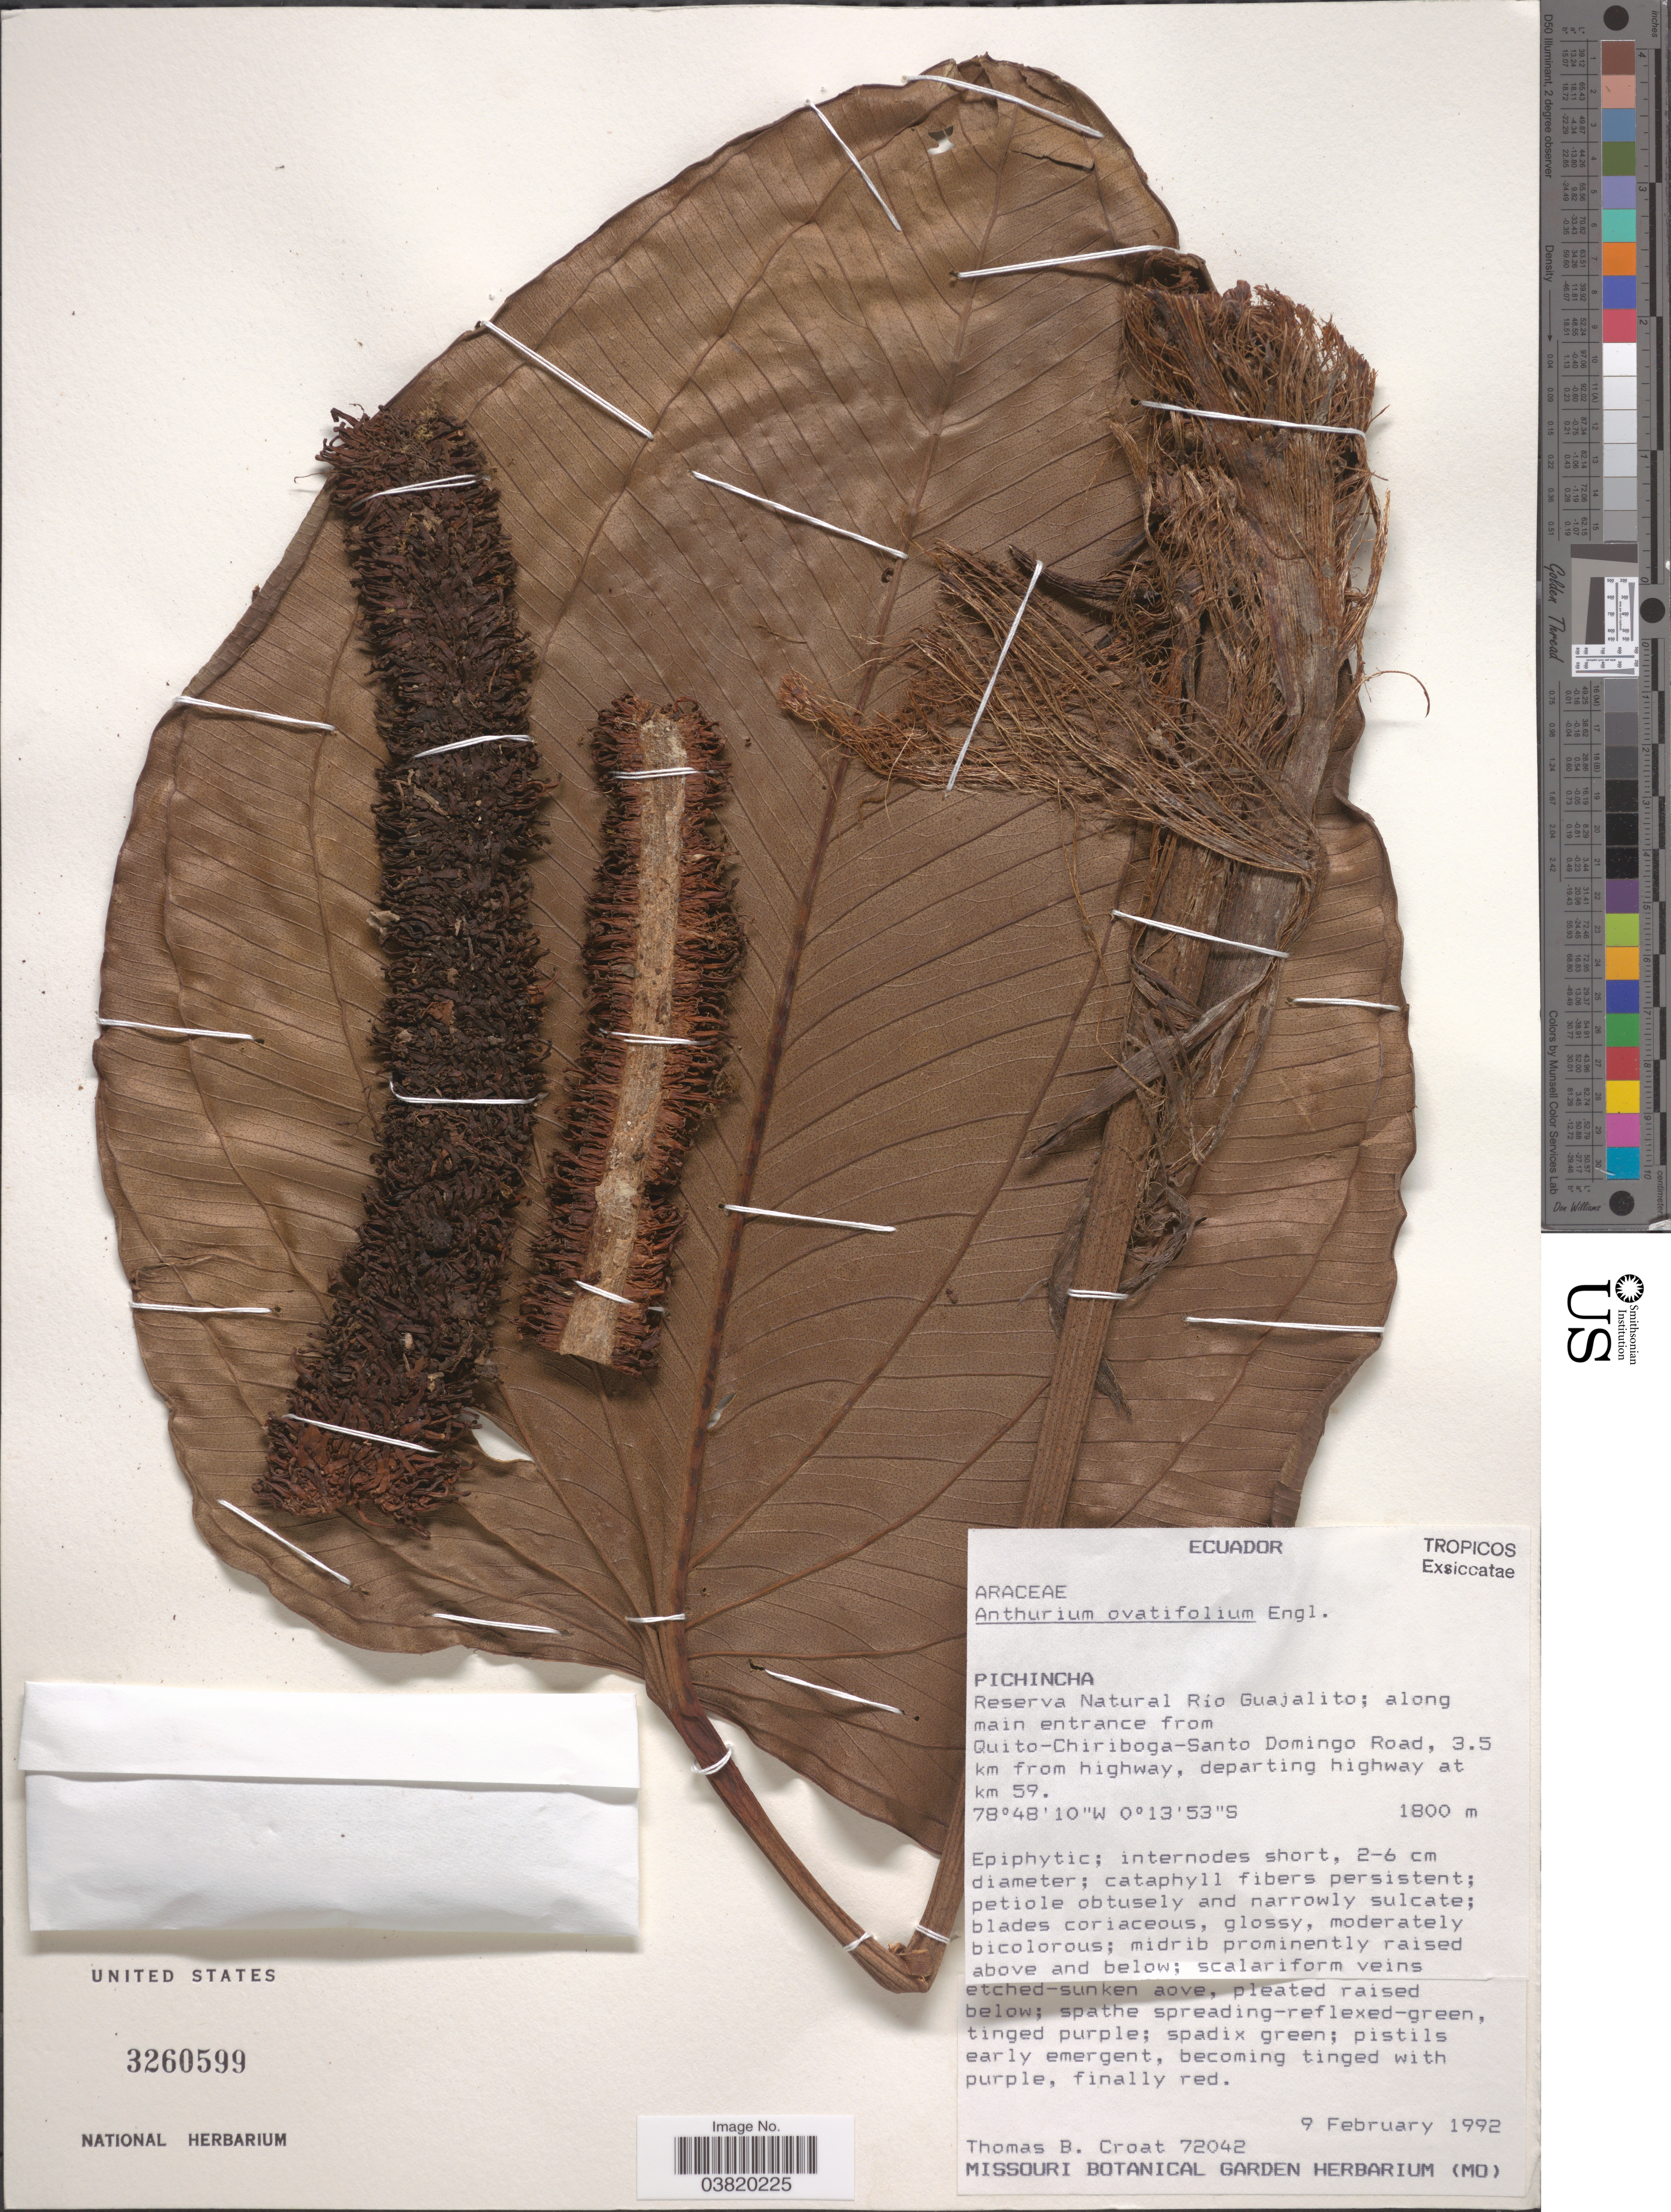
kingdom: Plantae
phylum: Tracheophyta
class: Liliopsida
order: Alismatales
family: Araceae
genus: Anthurium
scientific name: Anthurium ovatifolium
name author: Engl.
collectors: T. B. Croat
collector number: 72042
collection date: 1992-02-09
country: Ecuador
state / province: Pichincha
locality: Reserva Natural Río Guajalito; along main entrance from Quito-Chiriboga-Santo Domingo Road, 3.5 km from highway, departing highway at km 59.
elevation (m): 1800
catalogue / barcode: US 3260599